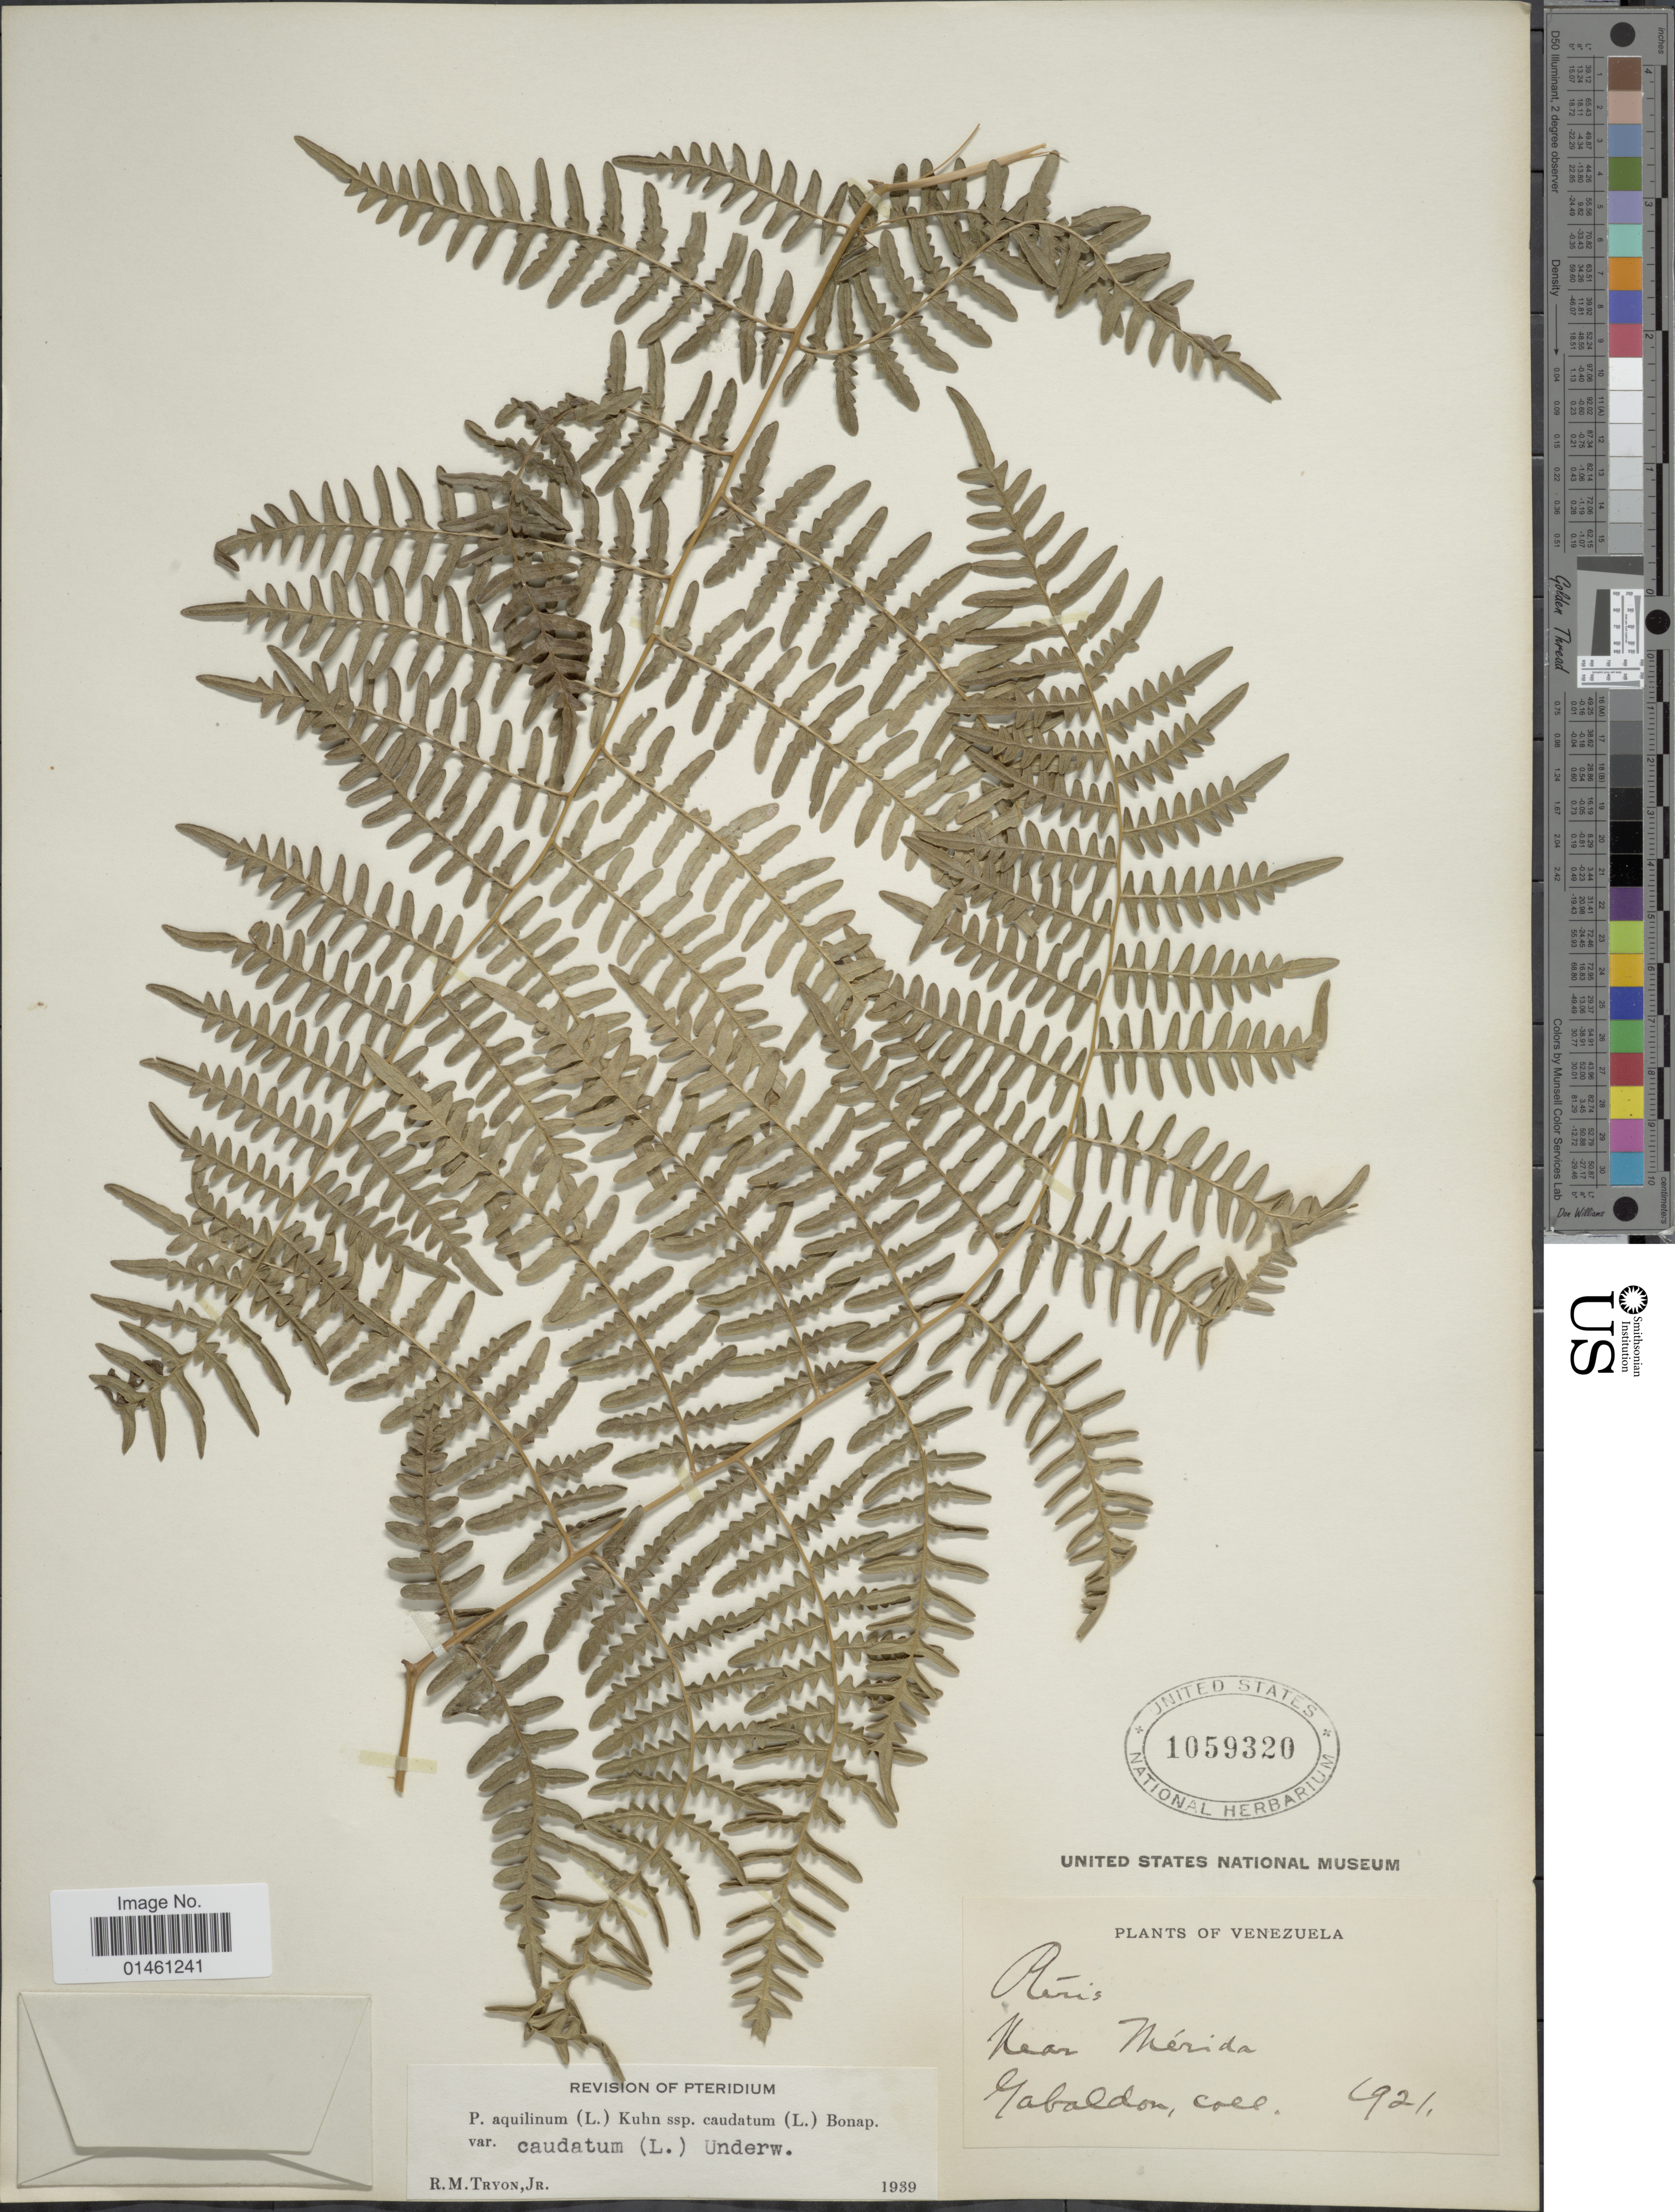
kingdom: Plantae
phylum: Tracheophyta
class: Polypodiopsida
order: Polypodiales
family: Dennstaedtiaceae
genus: Pteridium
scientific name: Pteridium caudatum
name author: (L.) Maxon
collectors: Gabaldon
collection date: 1921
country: Venezuela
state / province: Mérida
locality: Near Mérida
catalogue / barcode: US 1059320